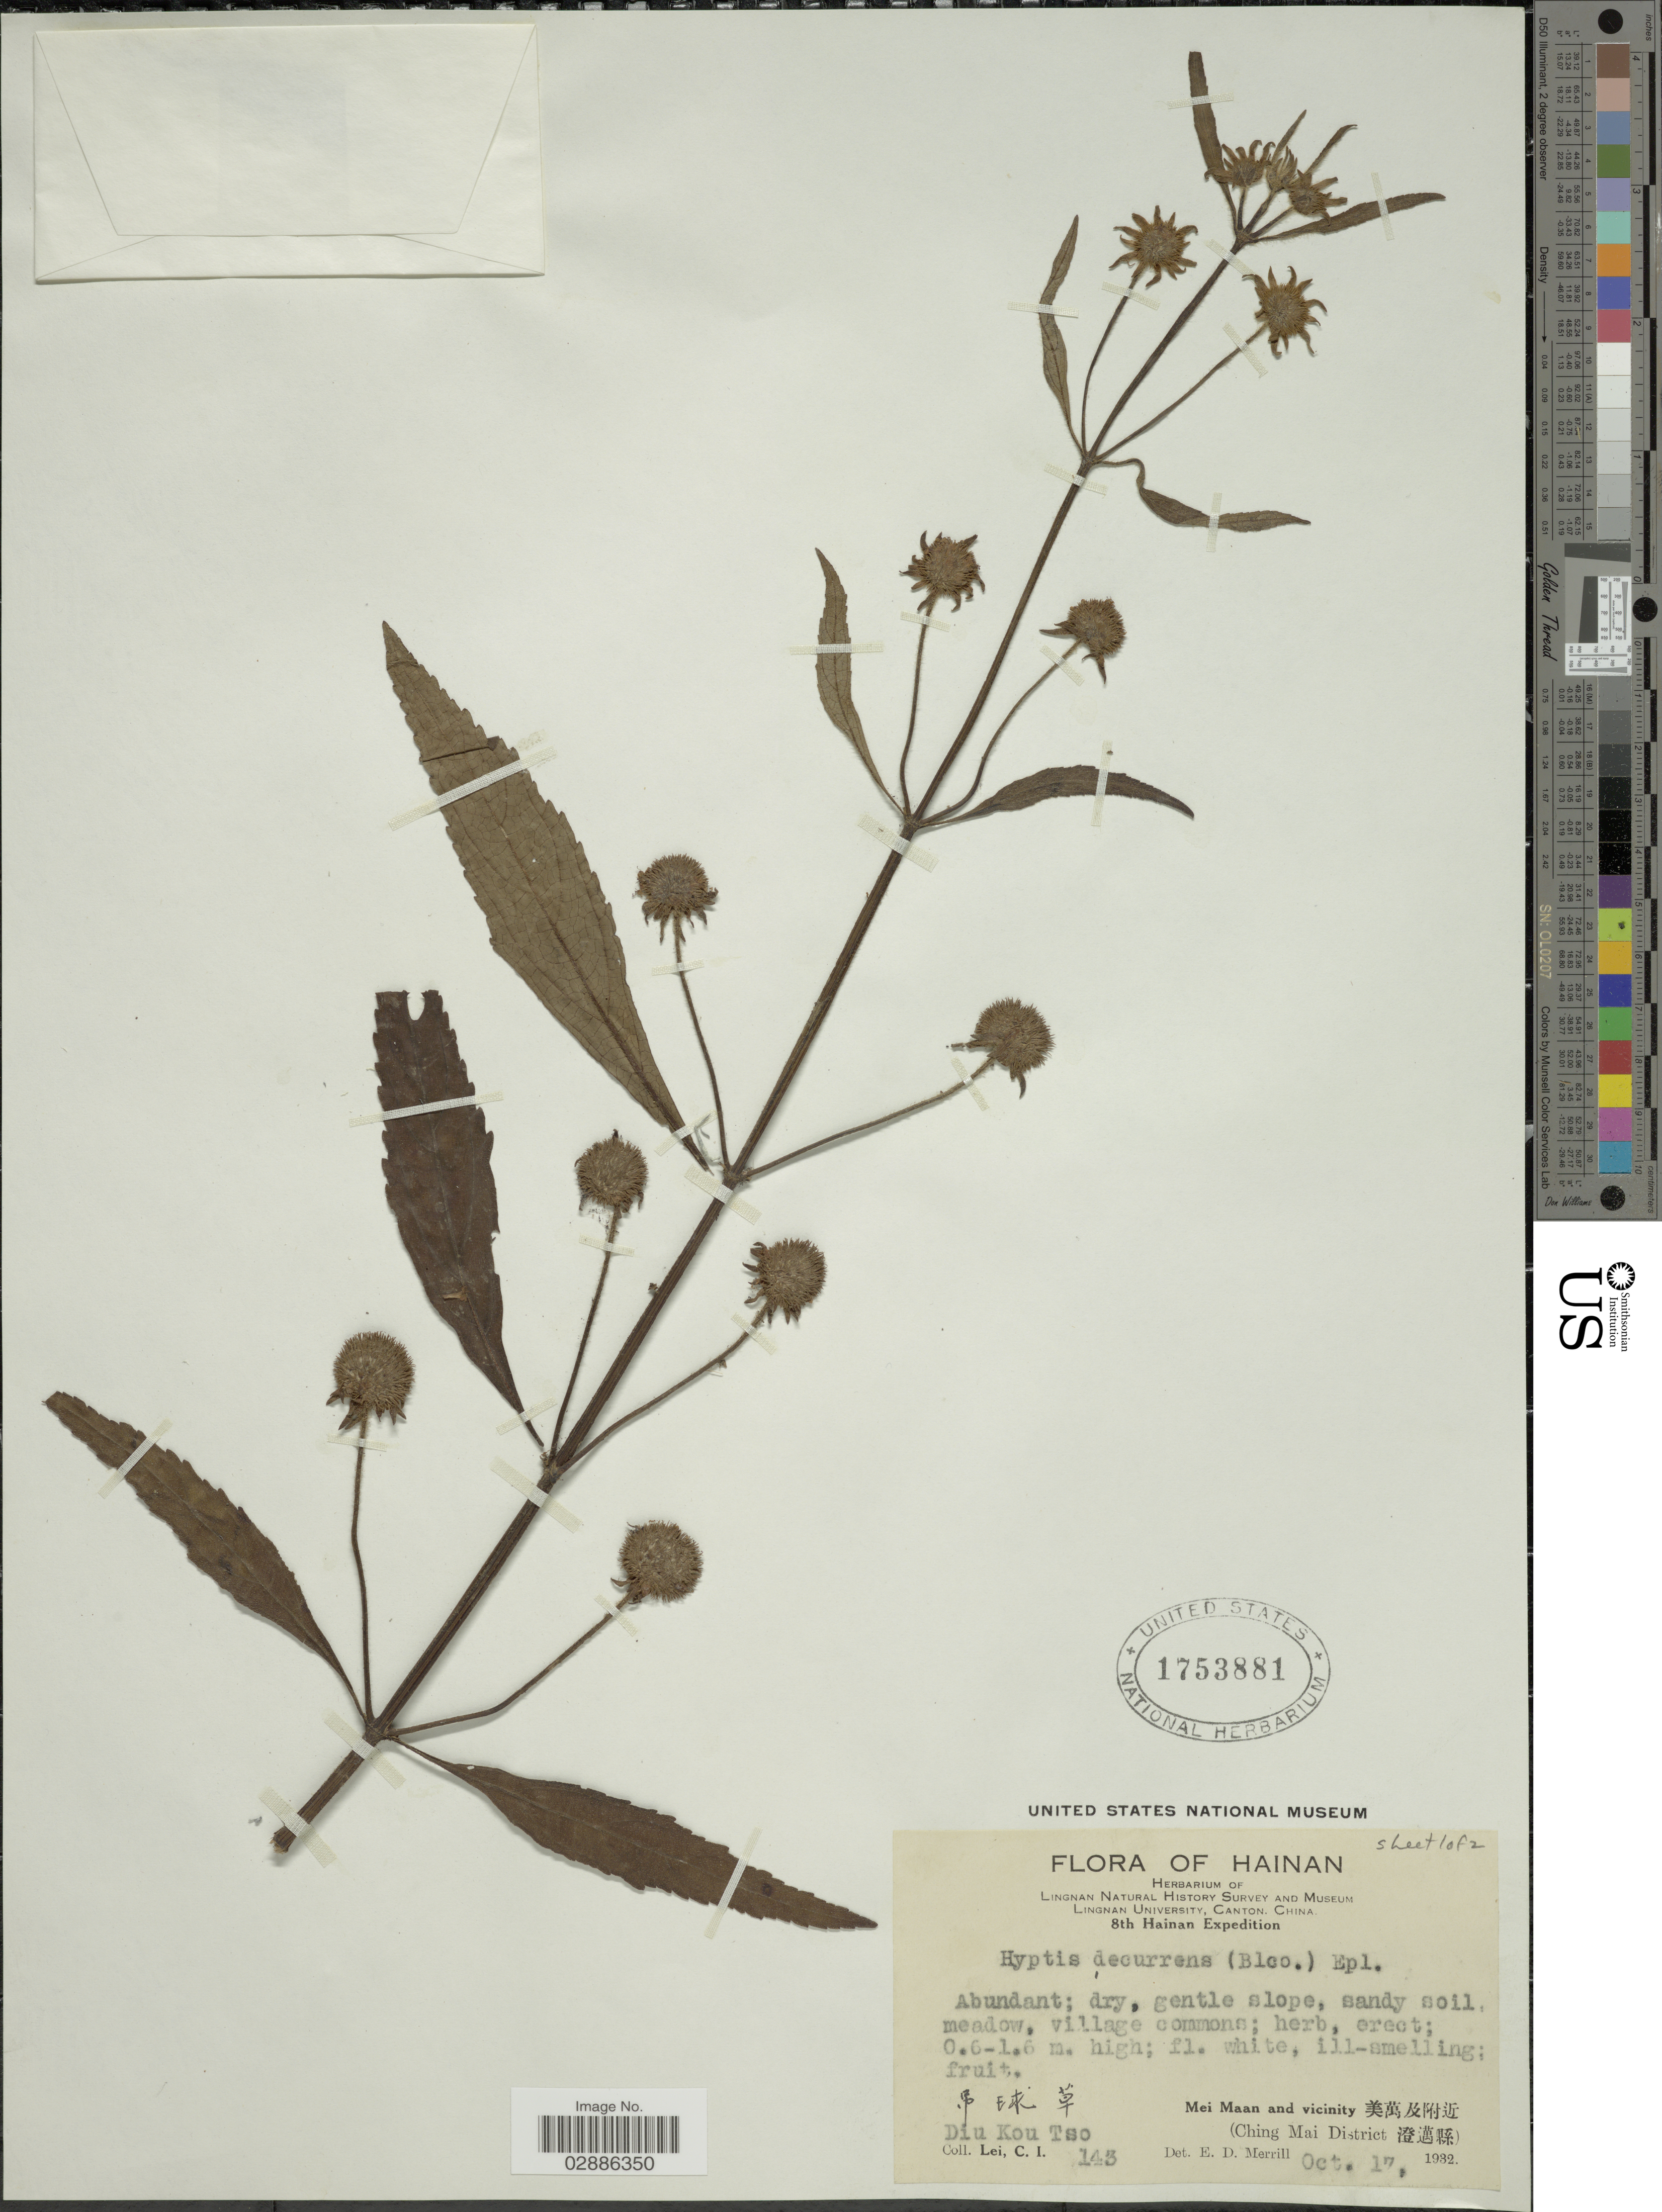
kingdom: Plantae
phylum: Tracheophyta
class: Magnoliopsida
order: Lamiales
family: Lamiaceae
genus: Hyptis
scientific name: Hyptis rhomboidea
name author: M. Martens & Galeotti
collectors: C. I. Lei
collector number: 143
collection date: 1932-10-17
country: China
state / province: Hainan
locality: Mei Maan and vicinity, (Ching Mai District) Diu Kou Tso.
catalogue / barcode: US 1753881